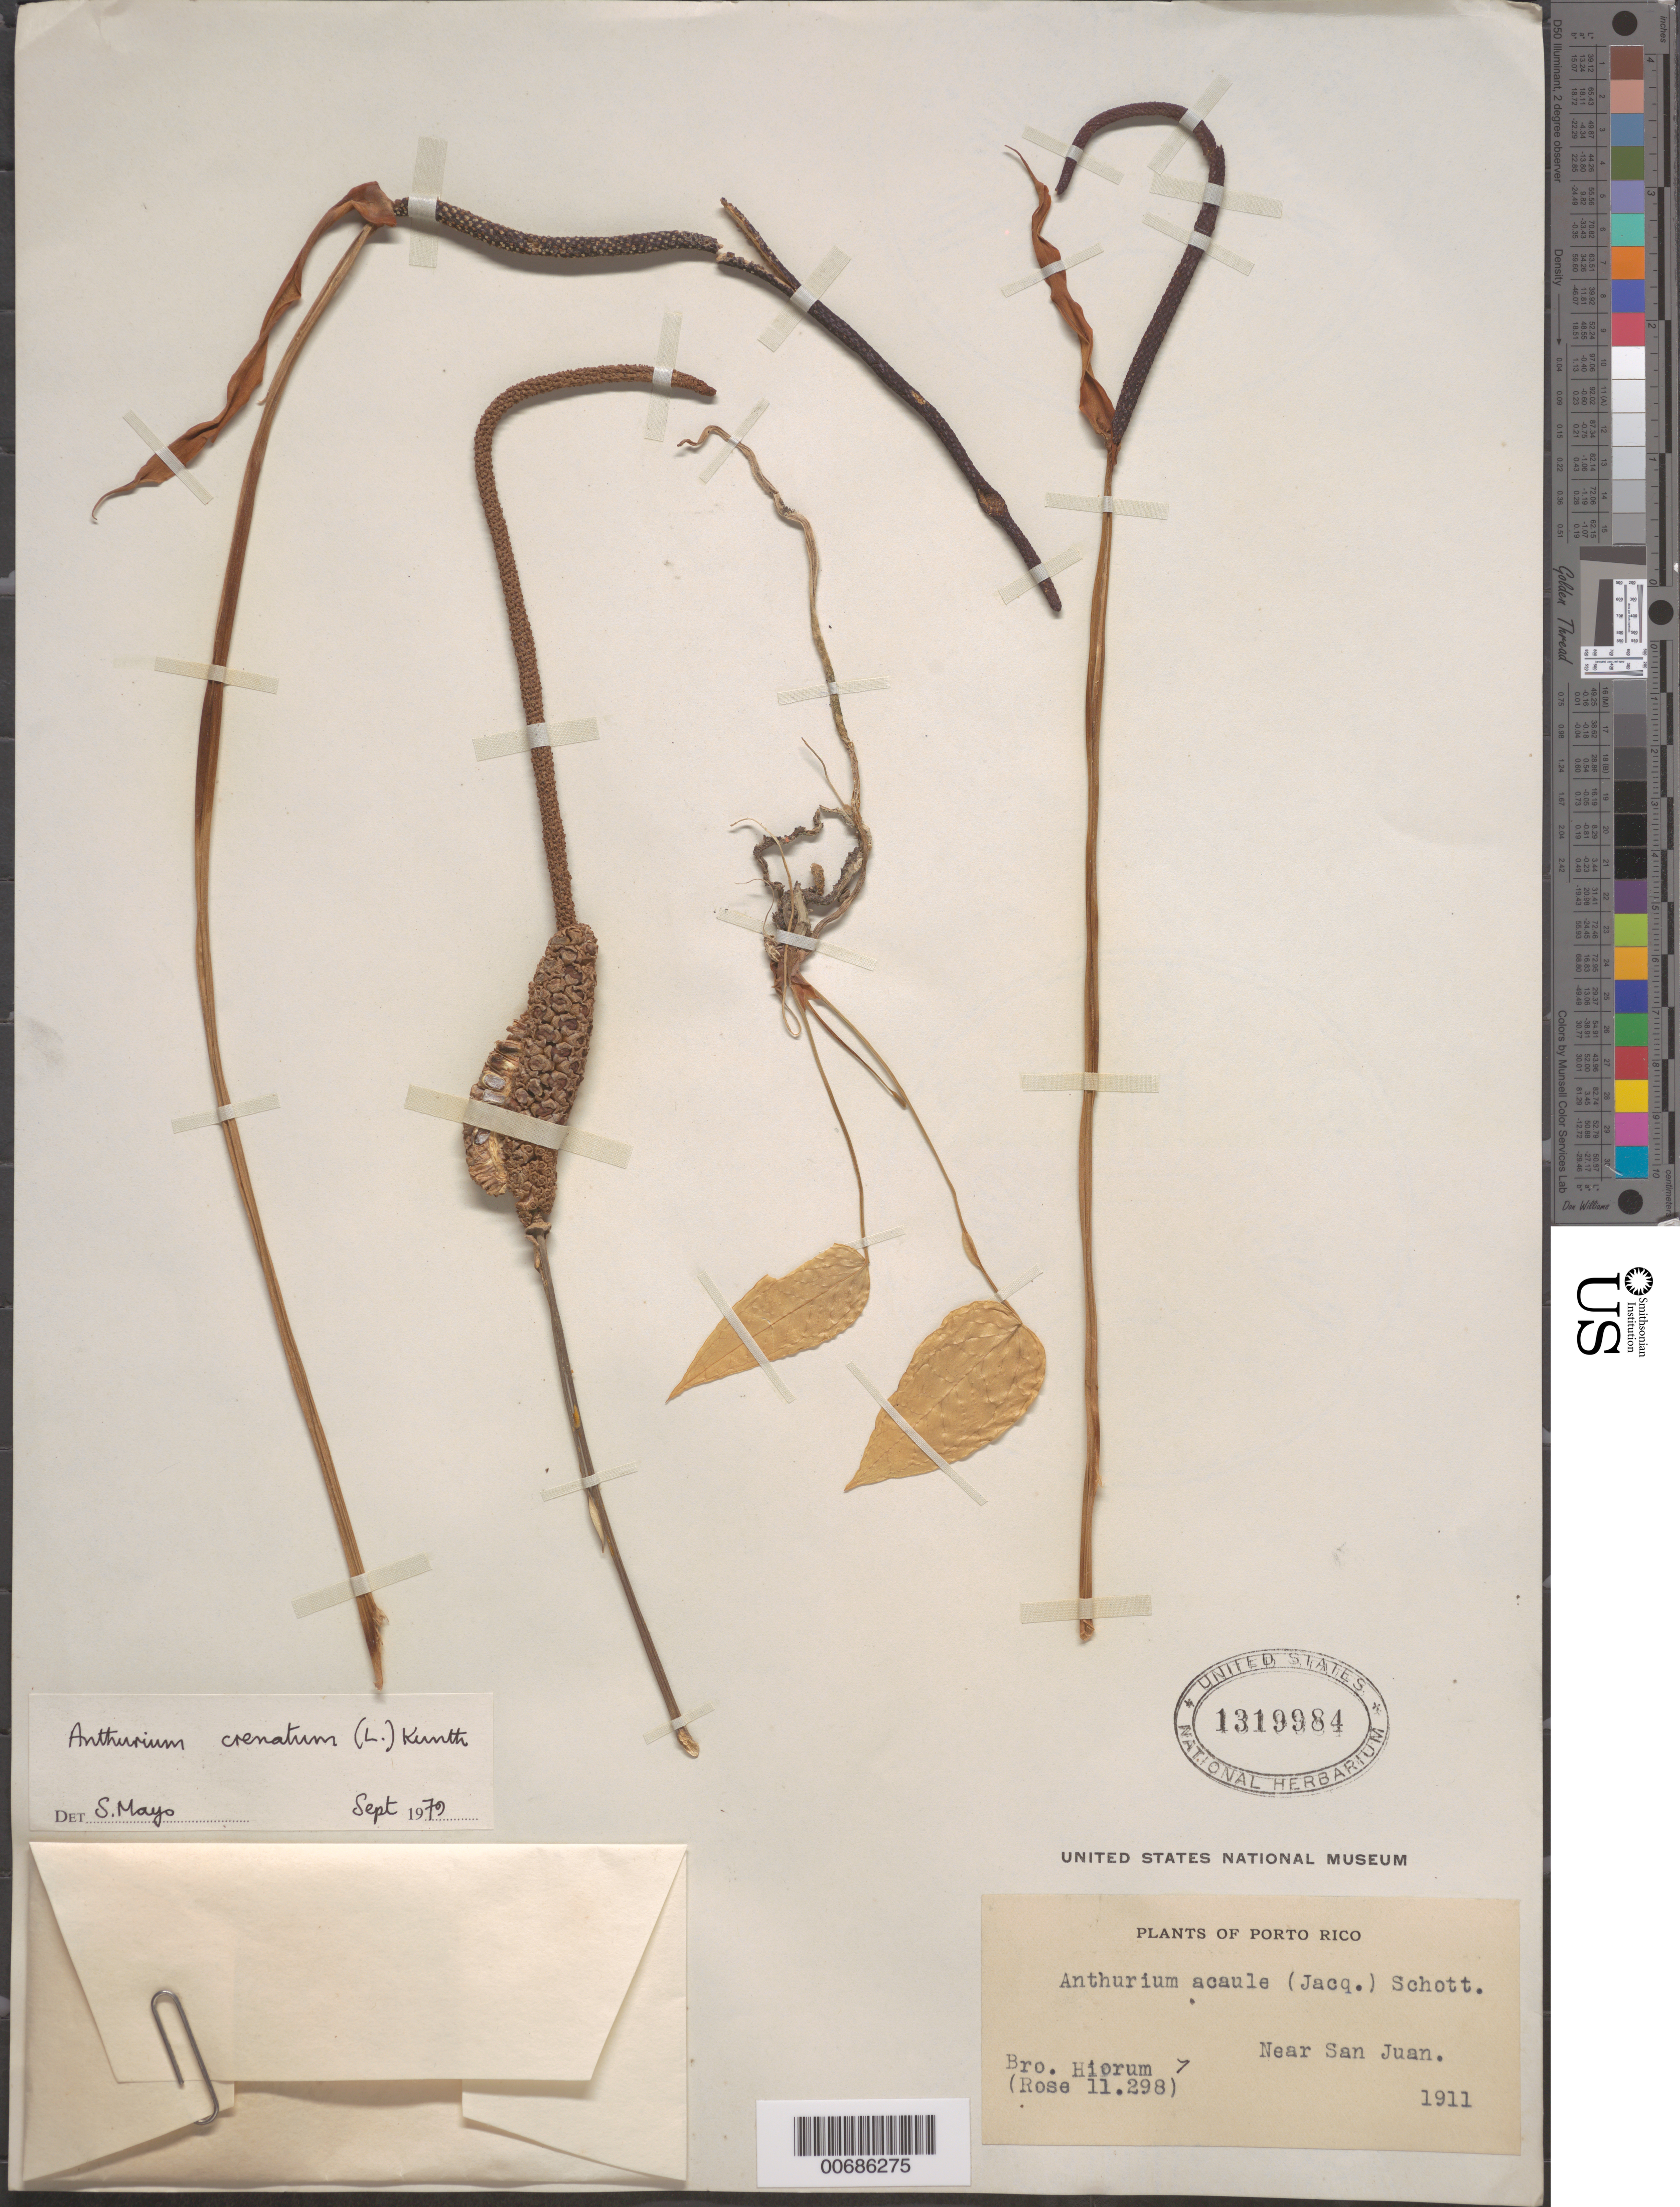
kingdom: Plantae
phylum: Tracheophyta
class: Liliopsida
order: Alismatales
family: Araceae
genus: Anthurium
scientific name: Anthurium crenatum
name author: (L.) Kunth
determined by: Mayo, S.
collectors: Bro. Hioram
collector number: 7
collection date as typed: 1911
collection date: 1911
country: Puerto Rico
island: Greater Antilles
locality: San Juan, vic of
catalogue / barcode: US 1319984